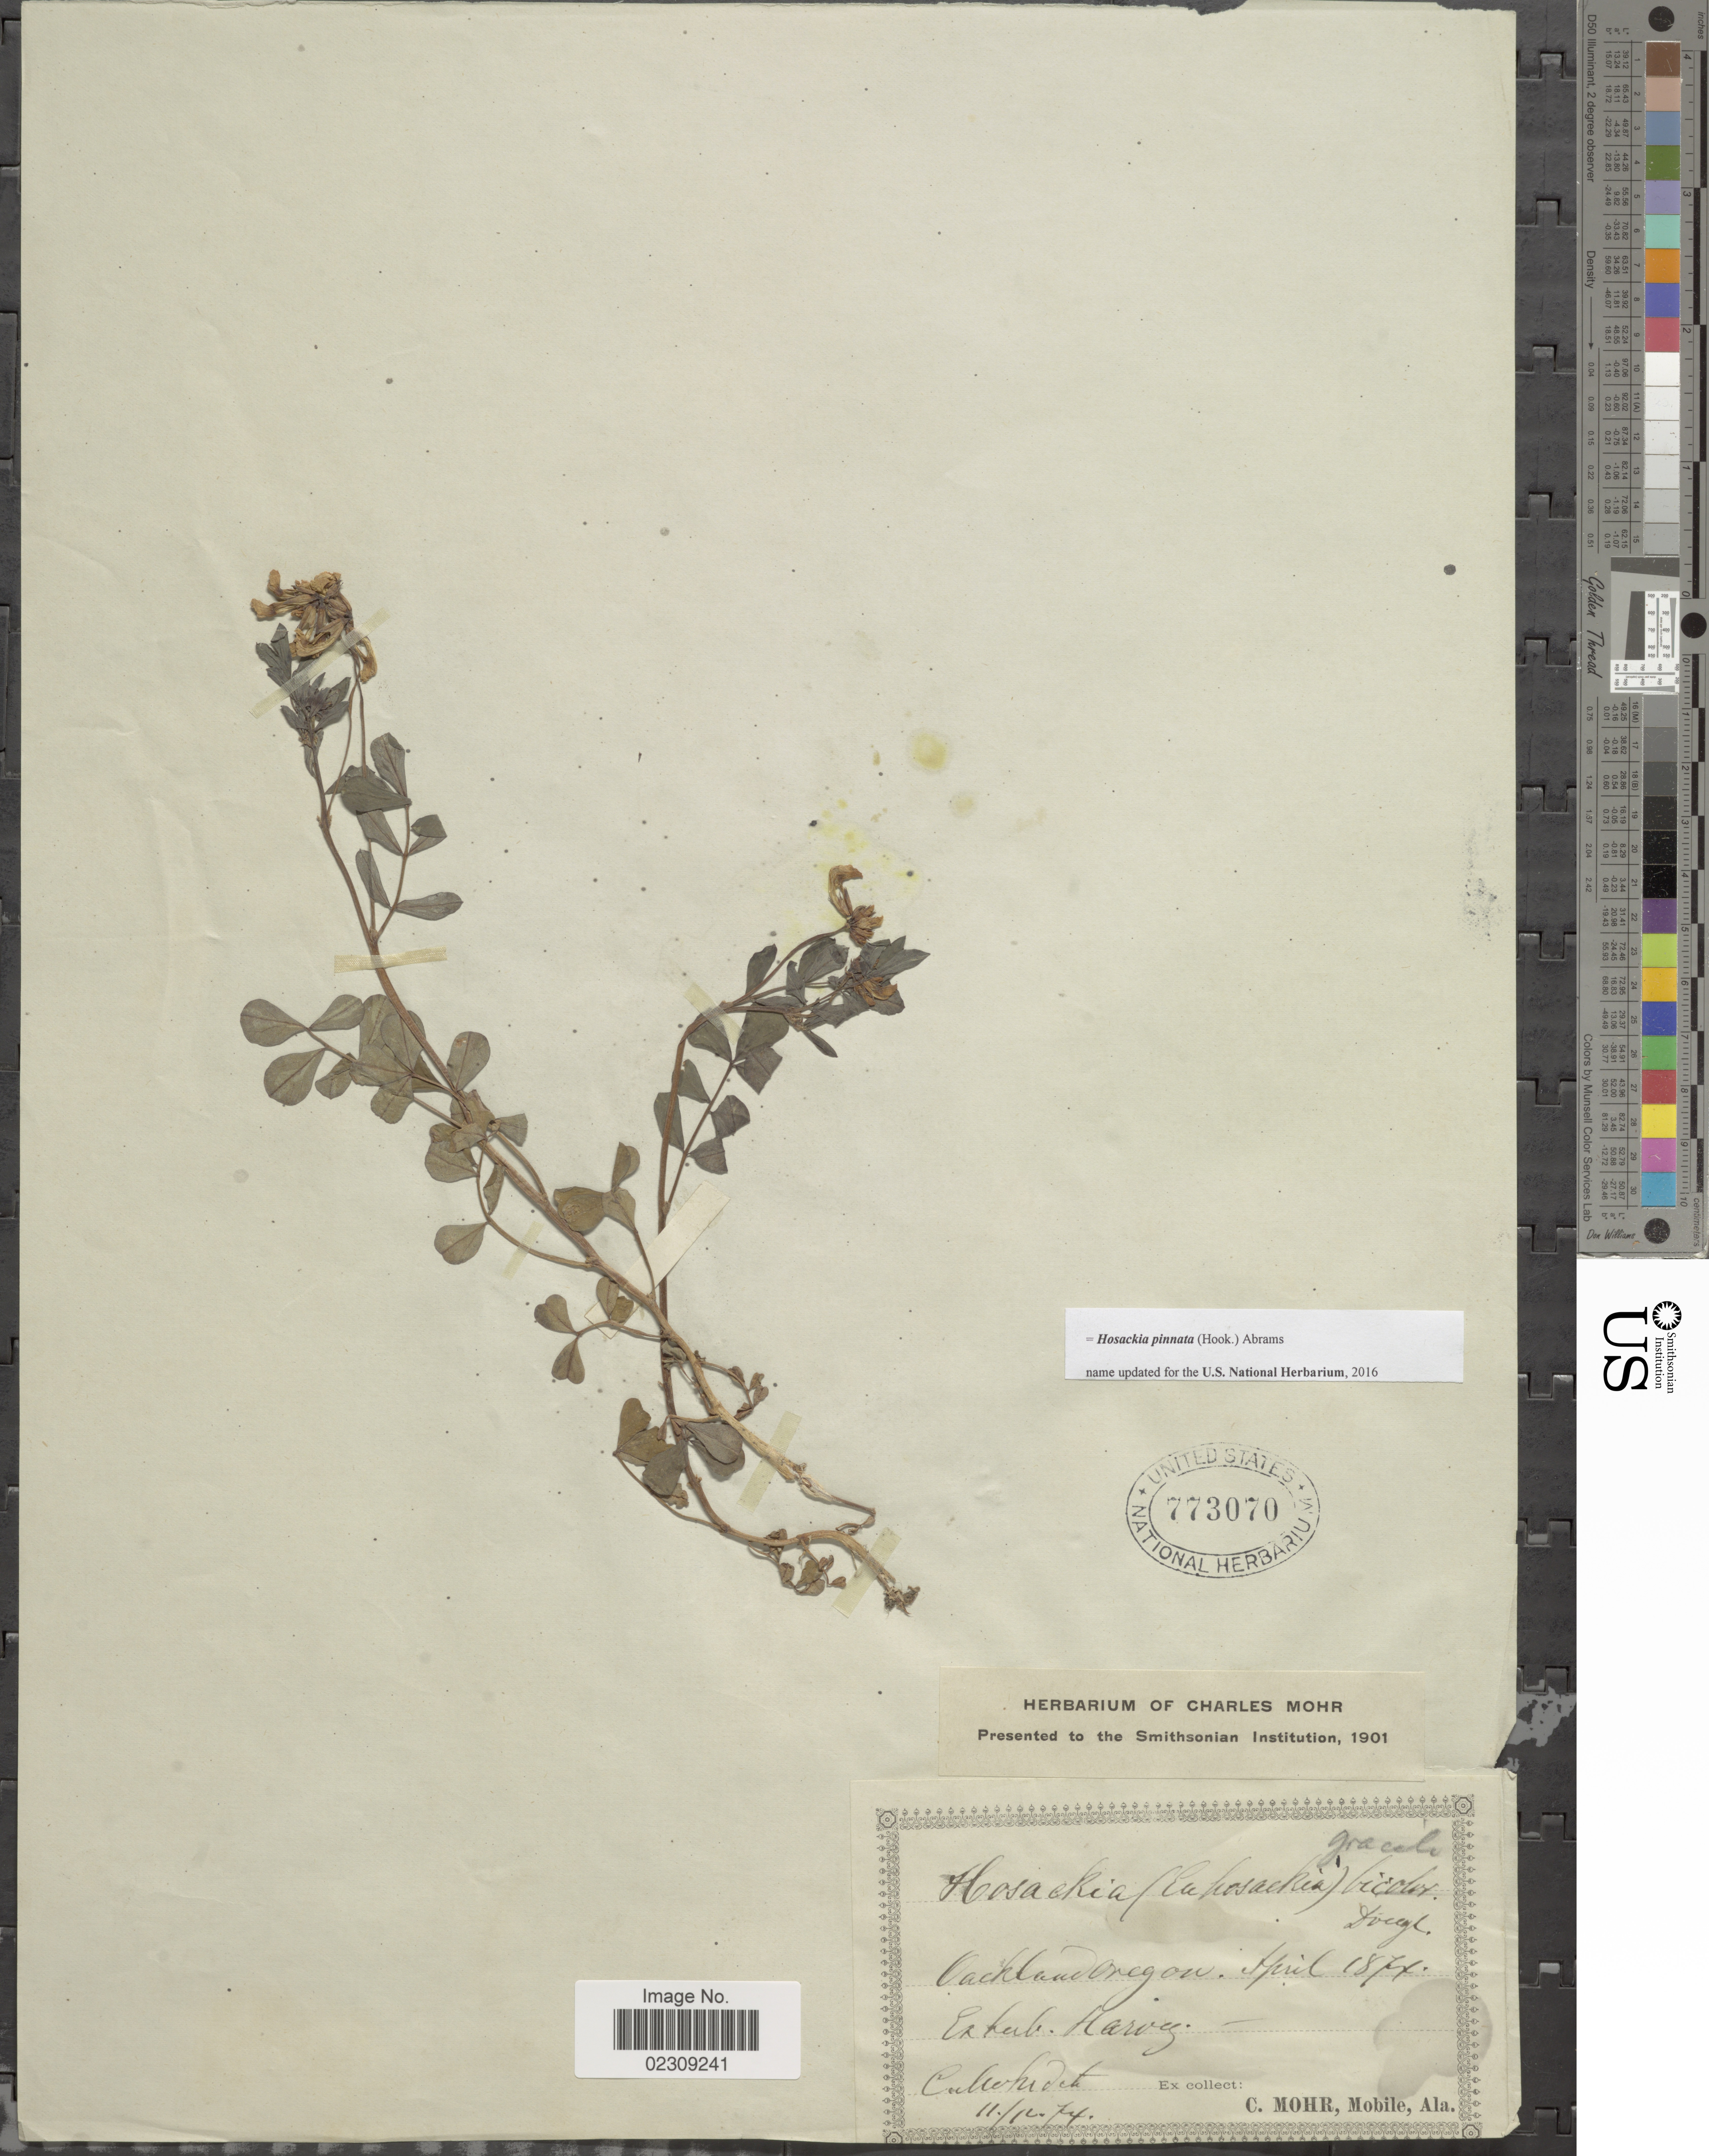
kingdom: Plantae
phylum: Tracheophyta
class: Magnoliopsida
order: Fabales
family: Fabaceae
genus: Hosackia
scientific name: Hosackia pinnata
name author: (Hook.) Abrams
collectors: C. T. Mohr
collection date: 1874-04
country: United States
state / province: Oregon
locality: Oakland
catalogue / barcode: US 773070